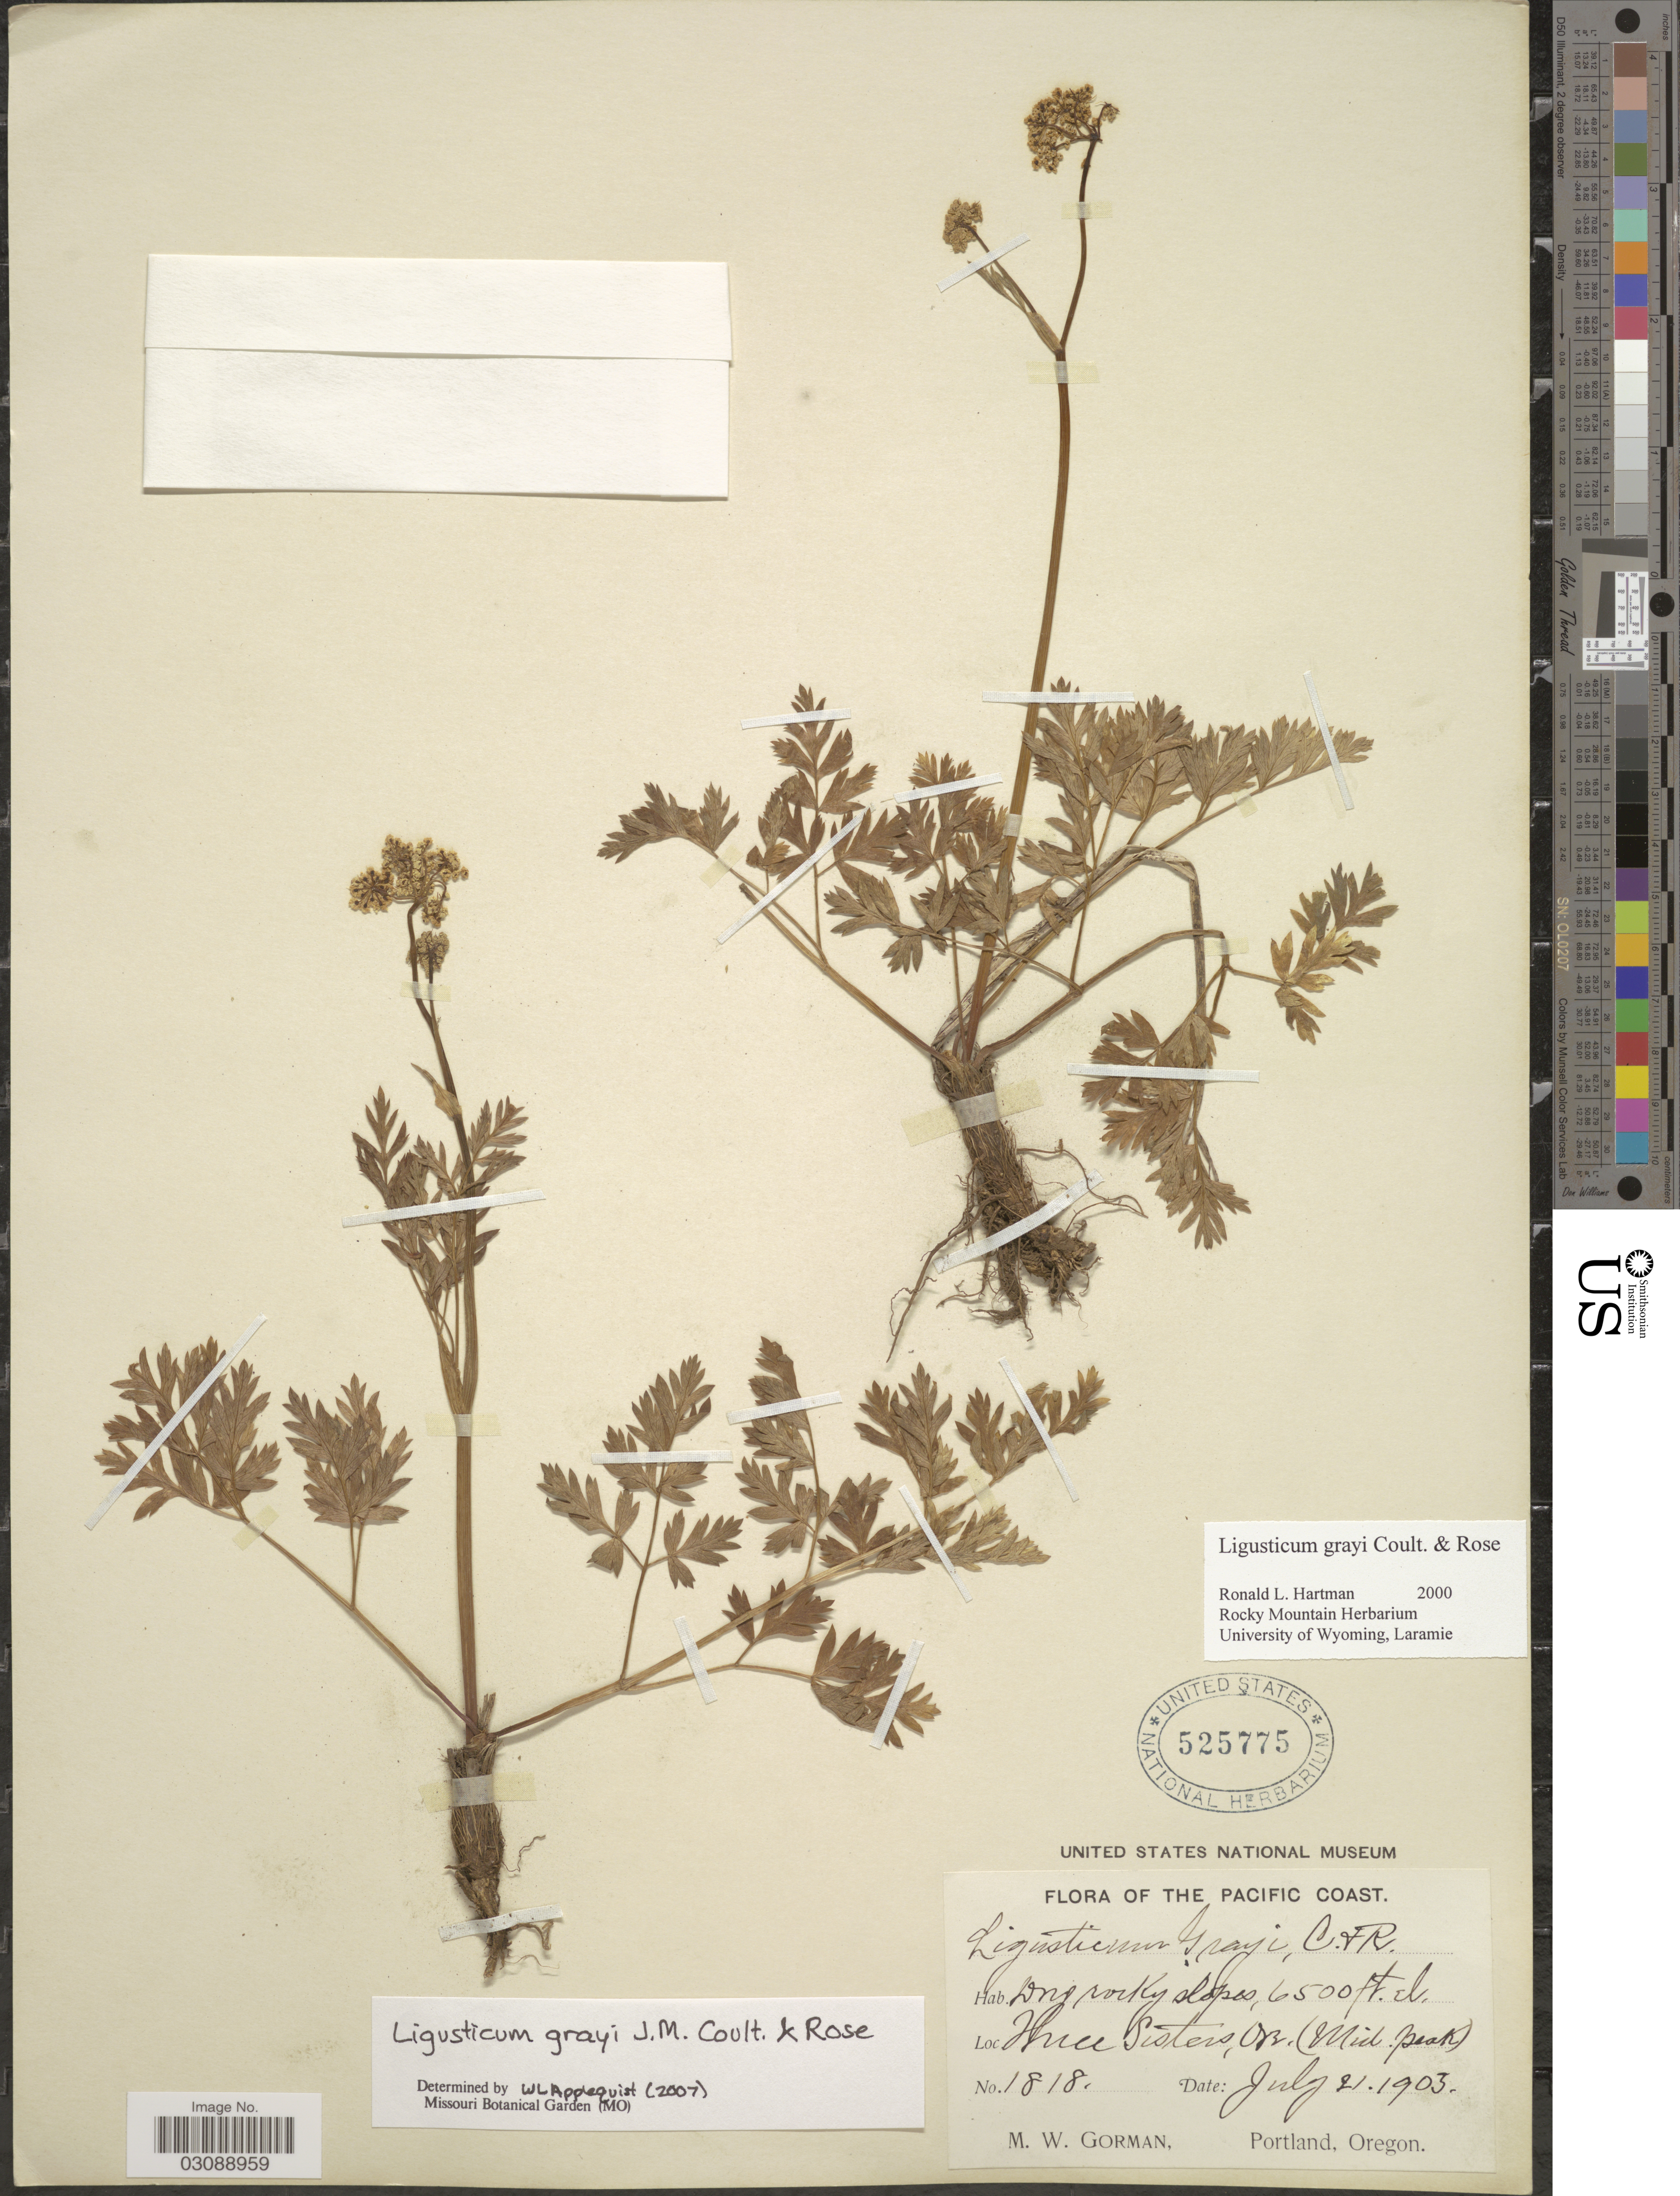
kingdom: Plantae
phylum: Tracheophyta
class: Magnoliopsida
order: Apiales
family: Apiaceae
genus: Ligusticum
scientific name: Ligusticum grayi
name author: J.M. Coult. & Rose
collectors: M. W. Gorman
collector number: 1818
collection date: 1903-07-21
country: United States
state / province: Oregon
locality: Three Sisters. (Mid. peak).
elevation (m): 1981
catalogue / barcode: US 525775